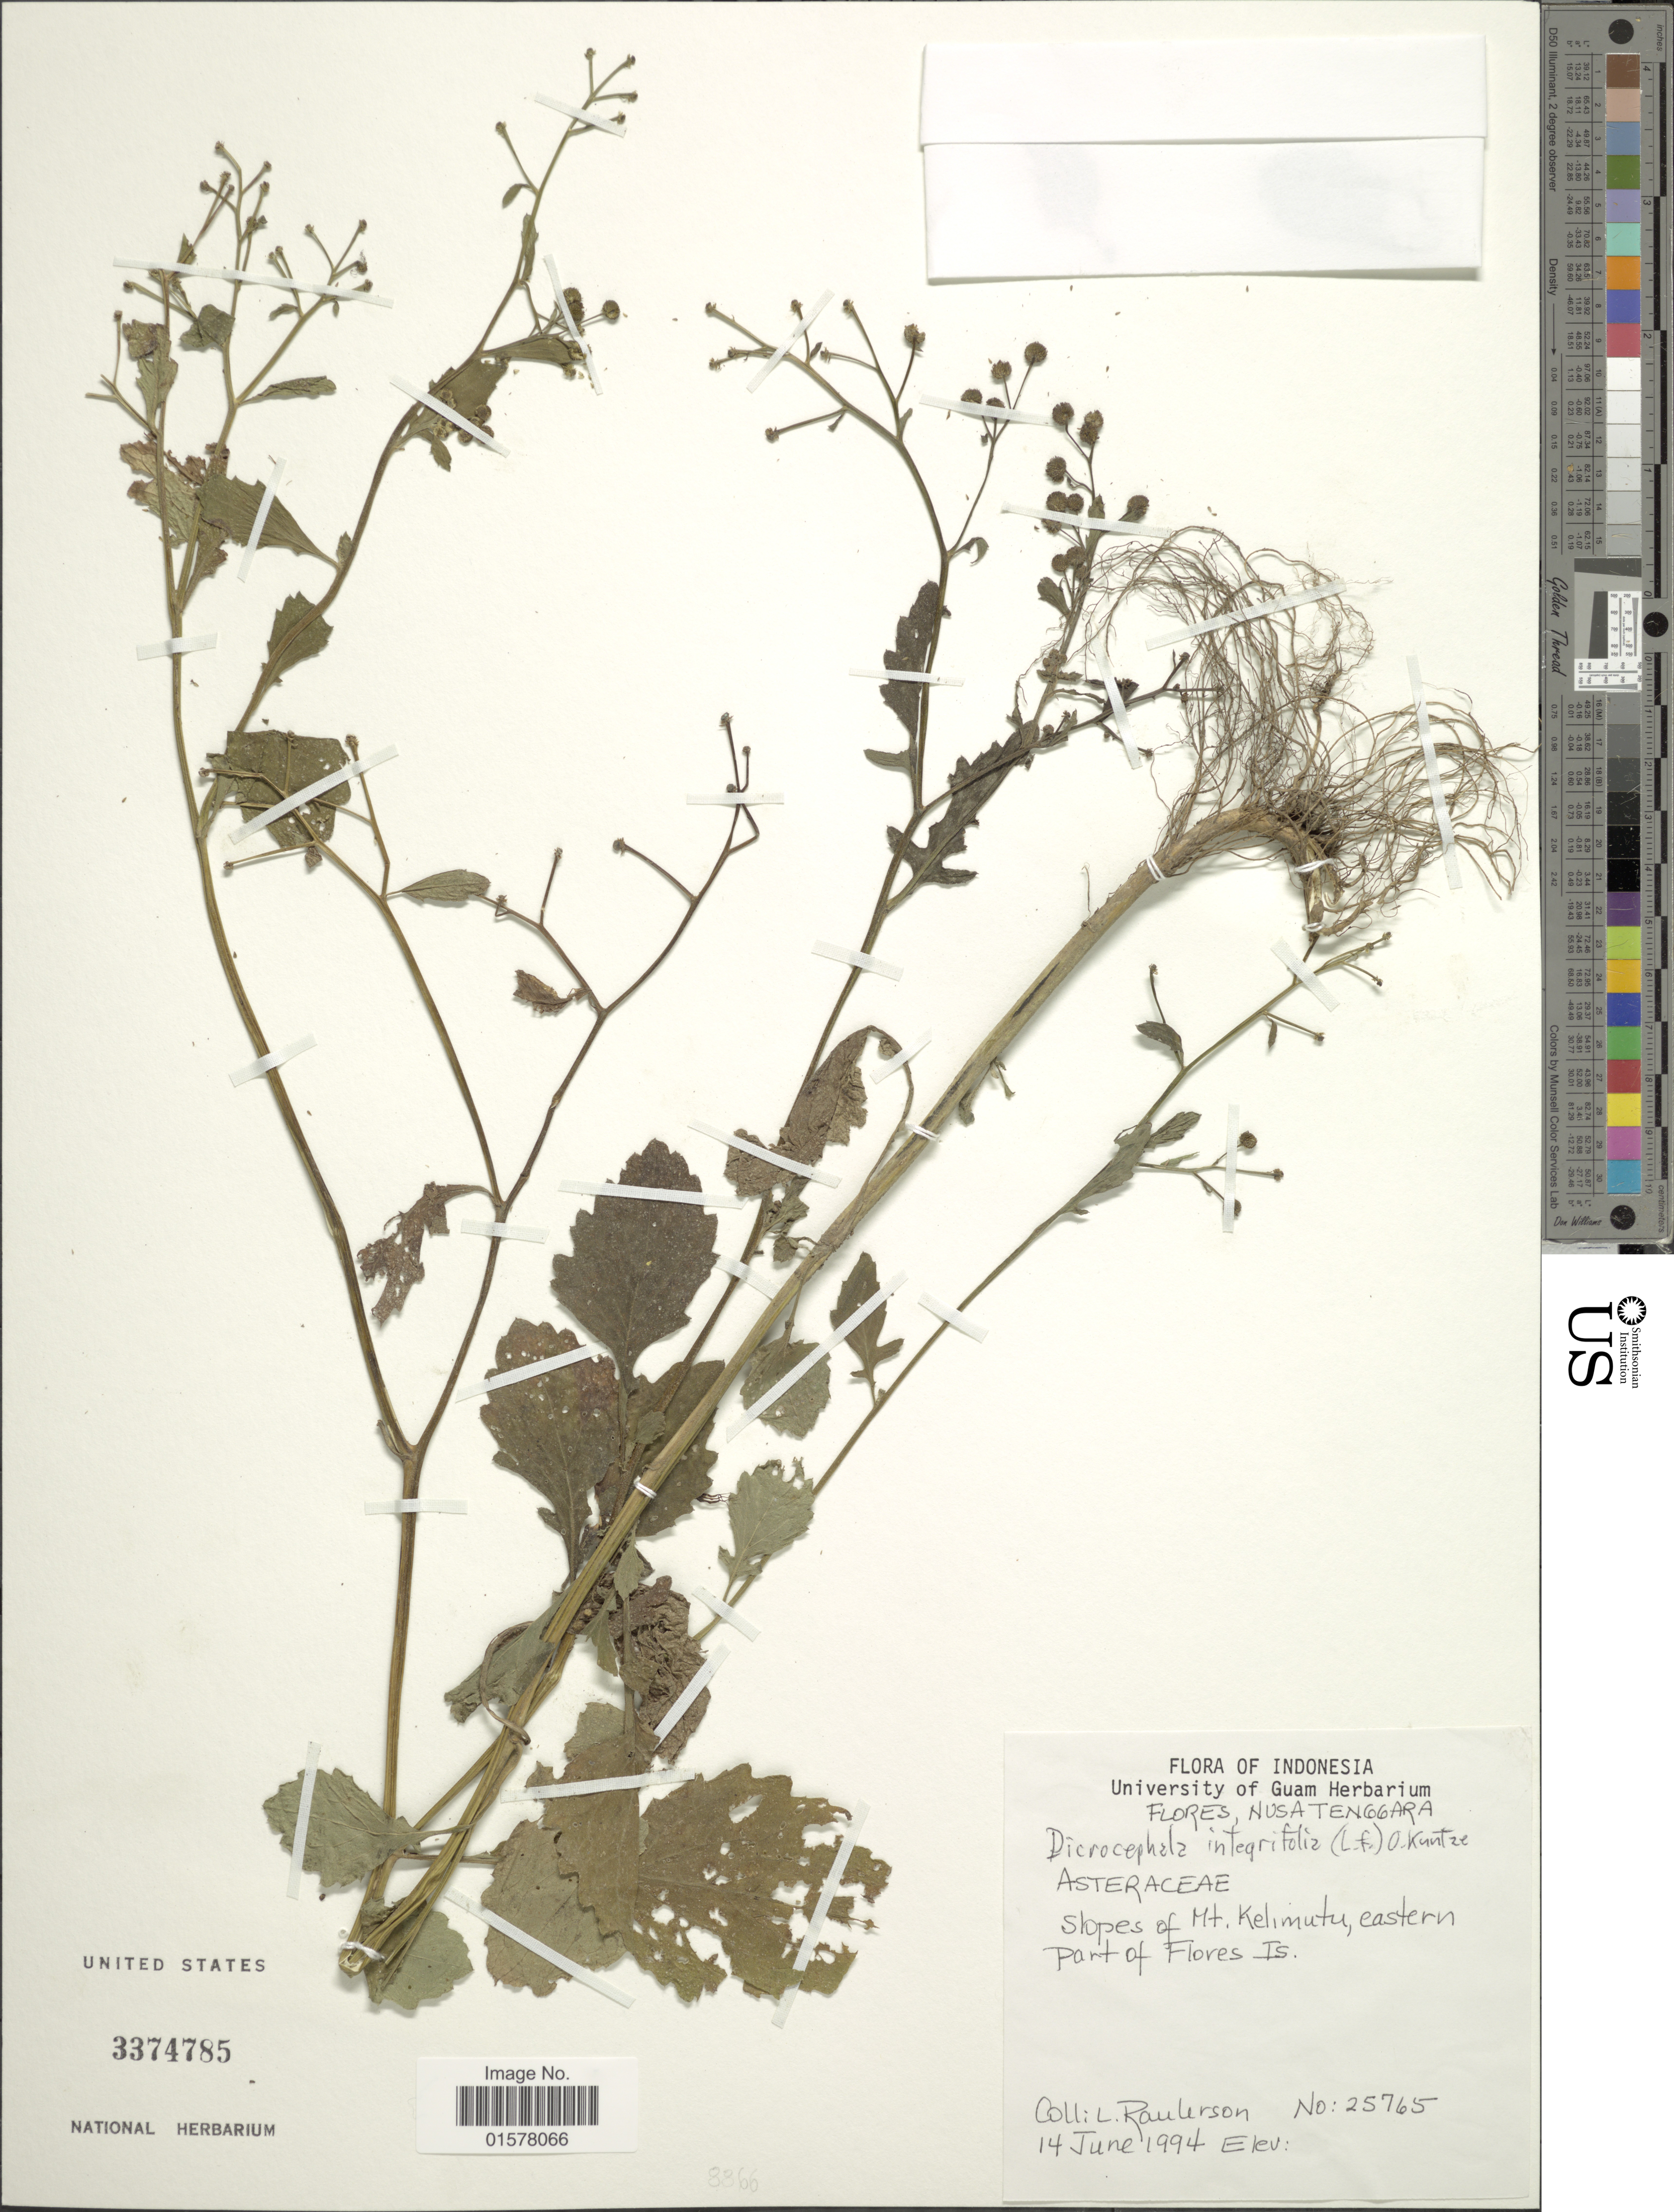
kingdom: Plantae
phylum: Tracheophyta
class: Magnoliopsida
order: Asterales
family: Asteraceae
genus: Dichrocephala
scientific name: Dichrocephala integrifolia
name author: (L. f.) Kuntze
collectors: L. Raulerson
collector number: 25765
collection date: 1994-06-14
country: Indonesia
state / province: Nusa Tenggara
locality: Slopes of Mt. Kelimutu, Eastern Part of Flores Is. Flores, Nusa Tenggara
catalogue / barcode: US 3374785